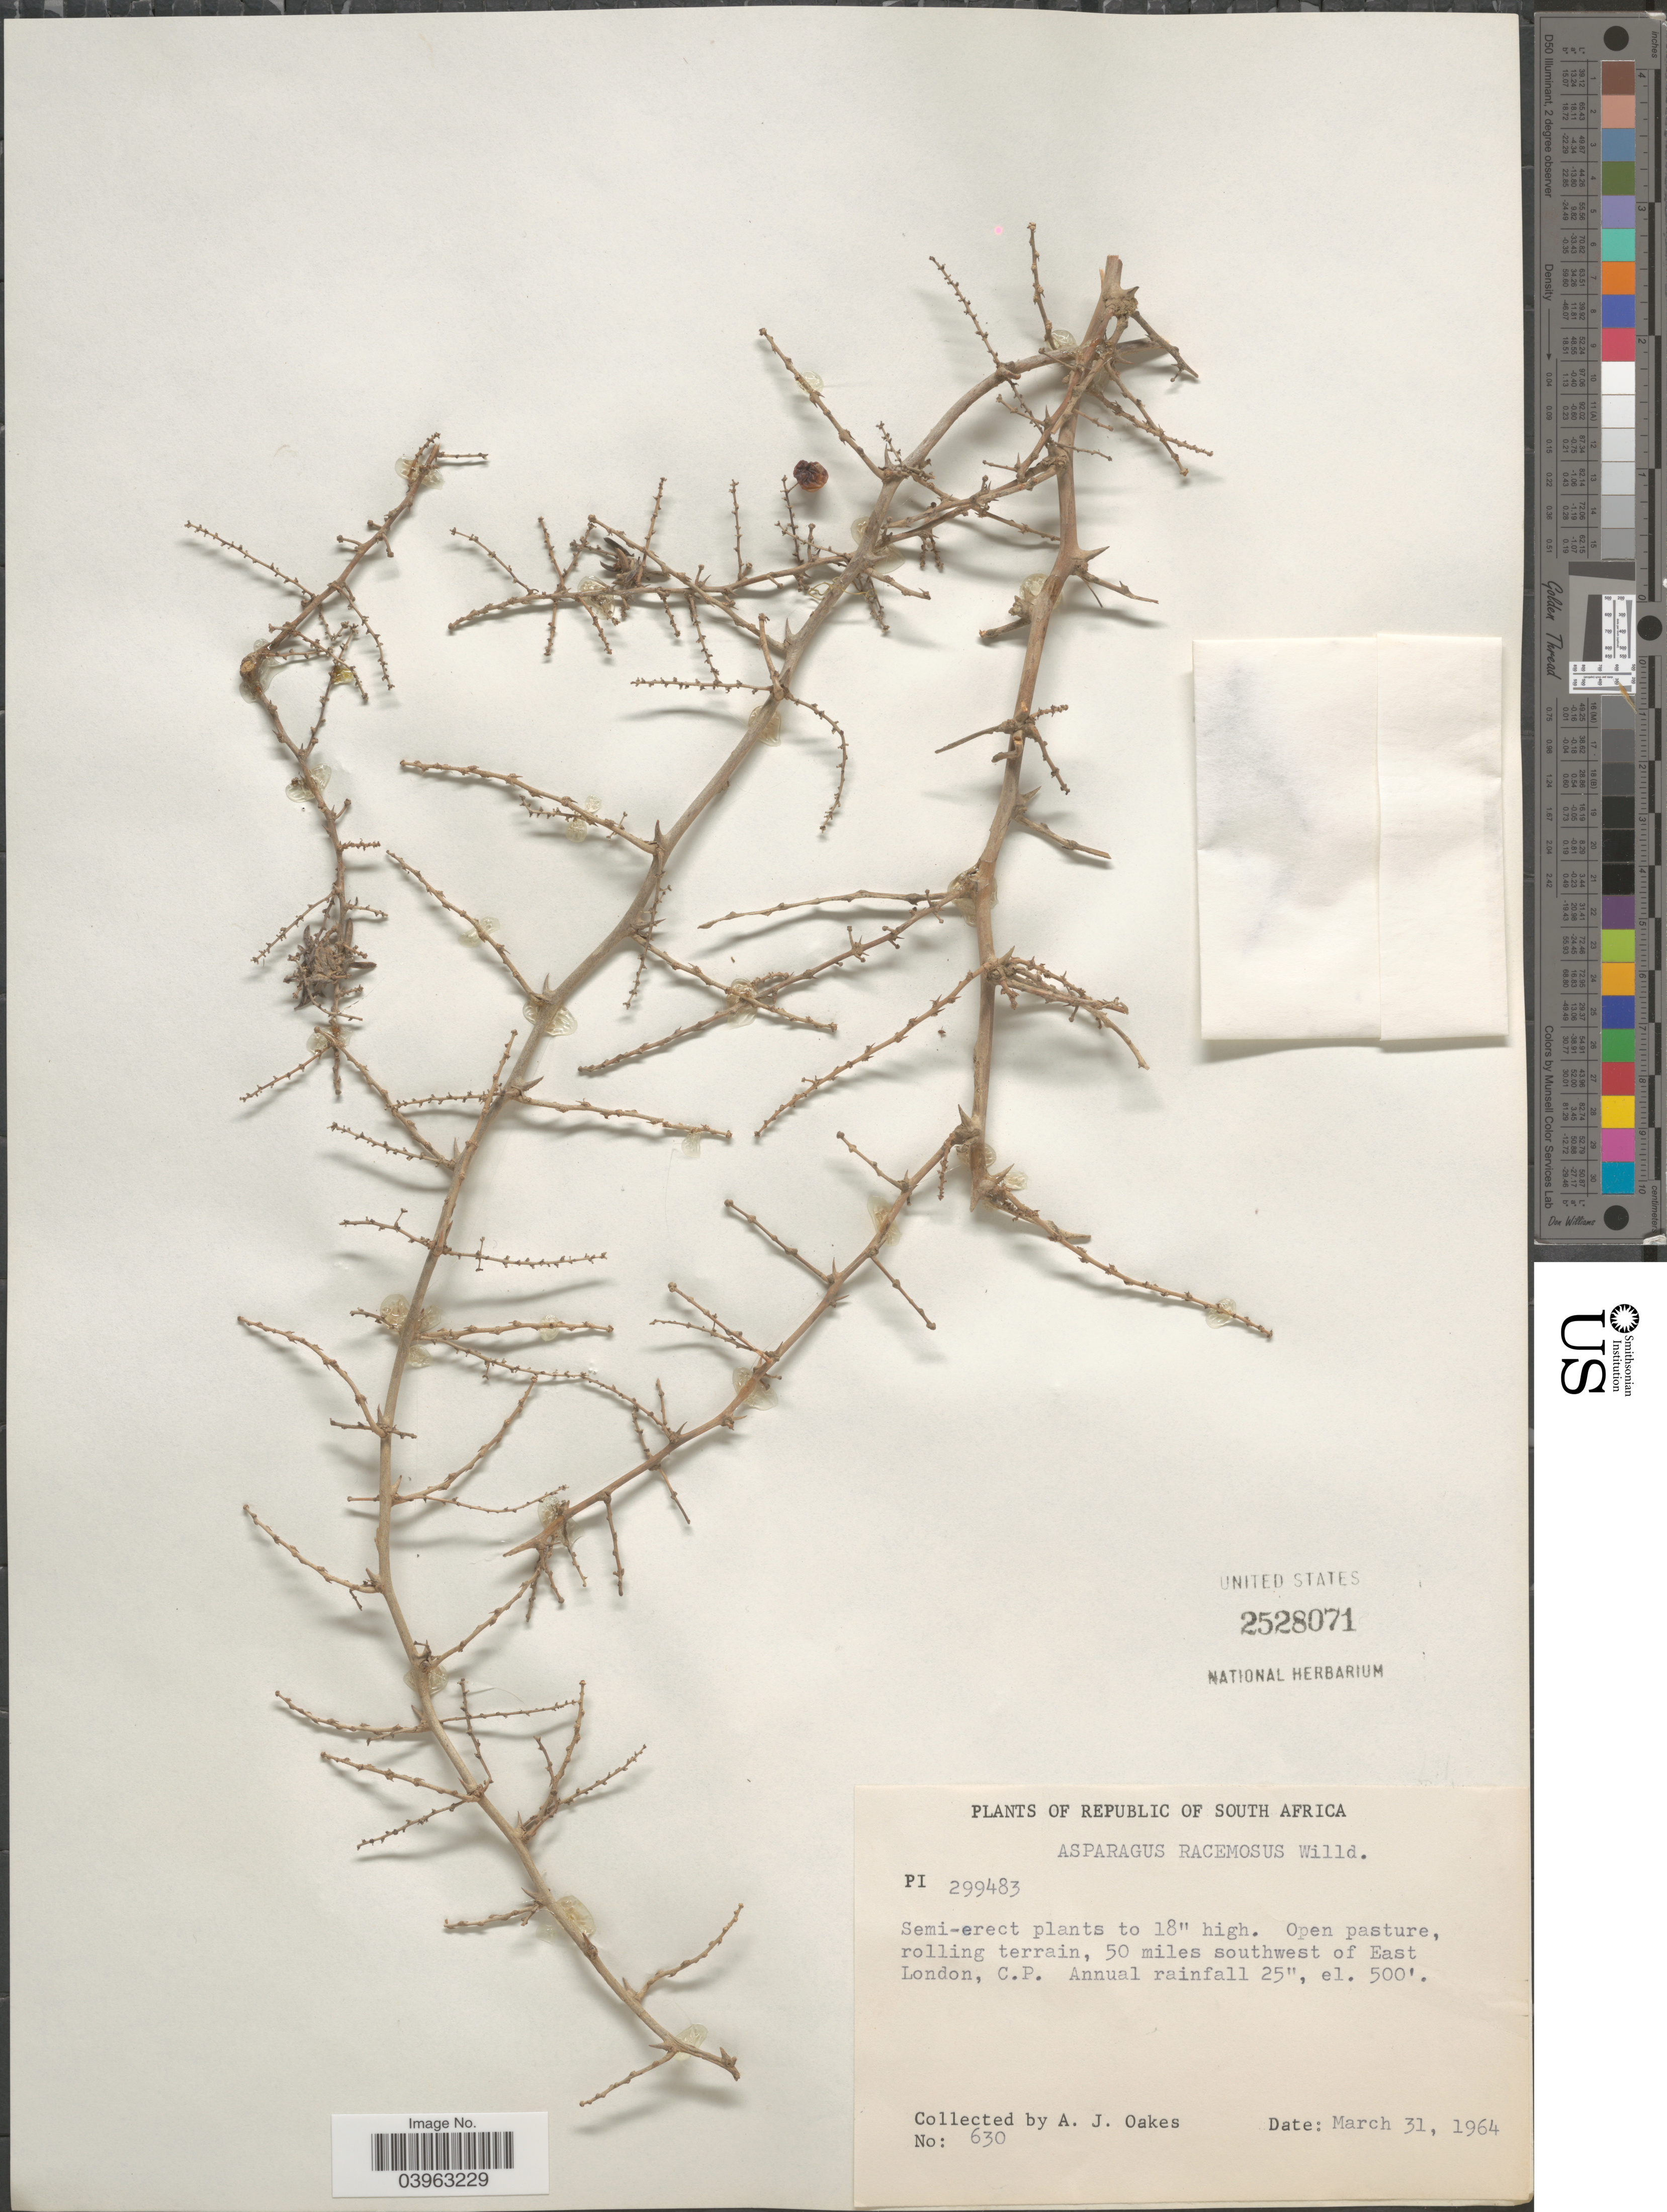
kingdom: Plantae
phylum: Tracheophyta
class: Liliopsida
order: Asparagales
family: Asparagaceae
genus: Asparagus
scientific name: Asparagus racemosus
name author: Willd.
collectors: A. Oakes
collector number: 630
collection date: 1964-03-31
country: South Africa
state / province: Eastern Cape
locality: Republic of South Africa. Open pasture, rolling terrain, 50 miles southwest of East London, C.P.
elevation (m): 152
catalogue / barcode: US 2528071